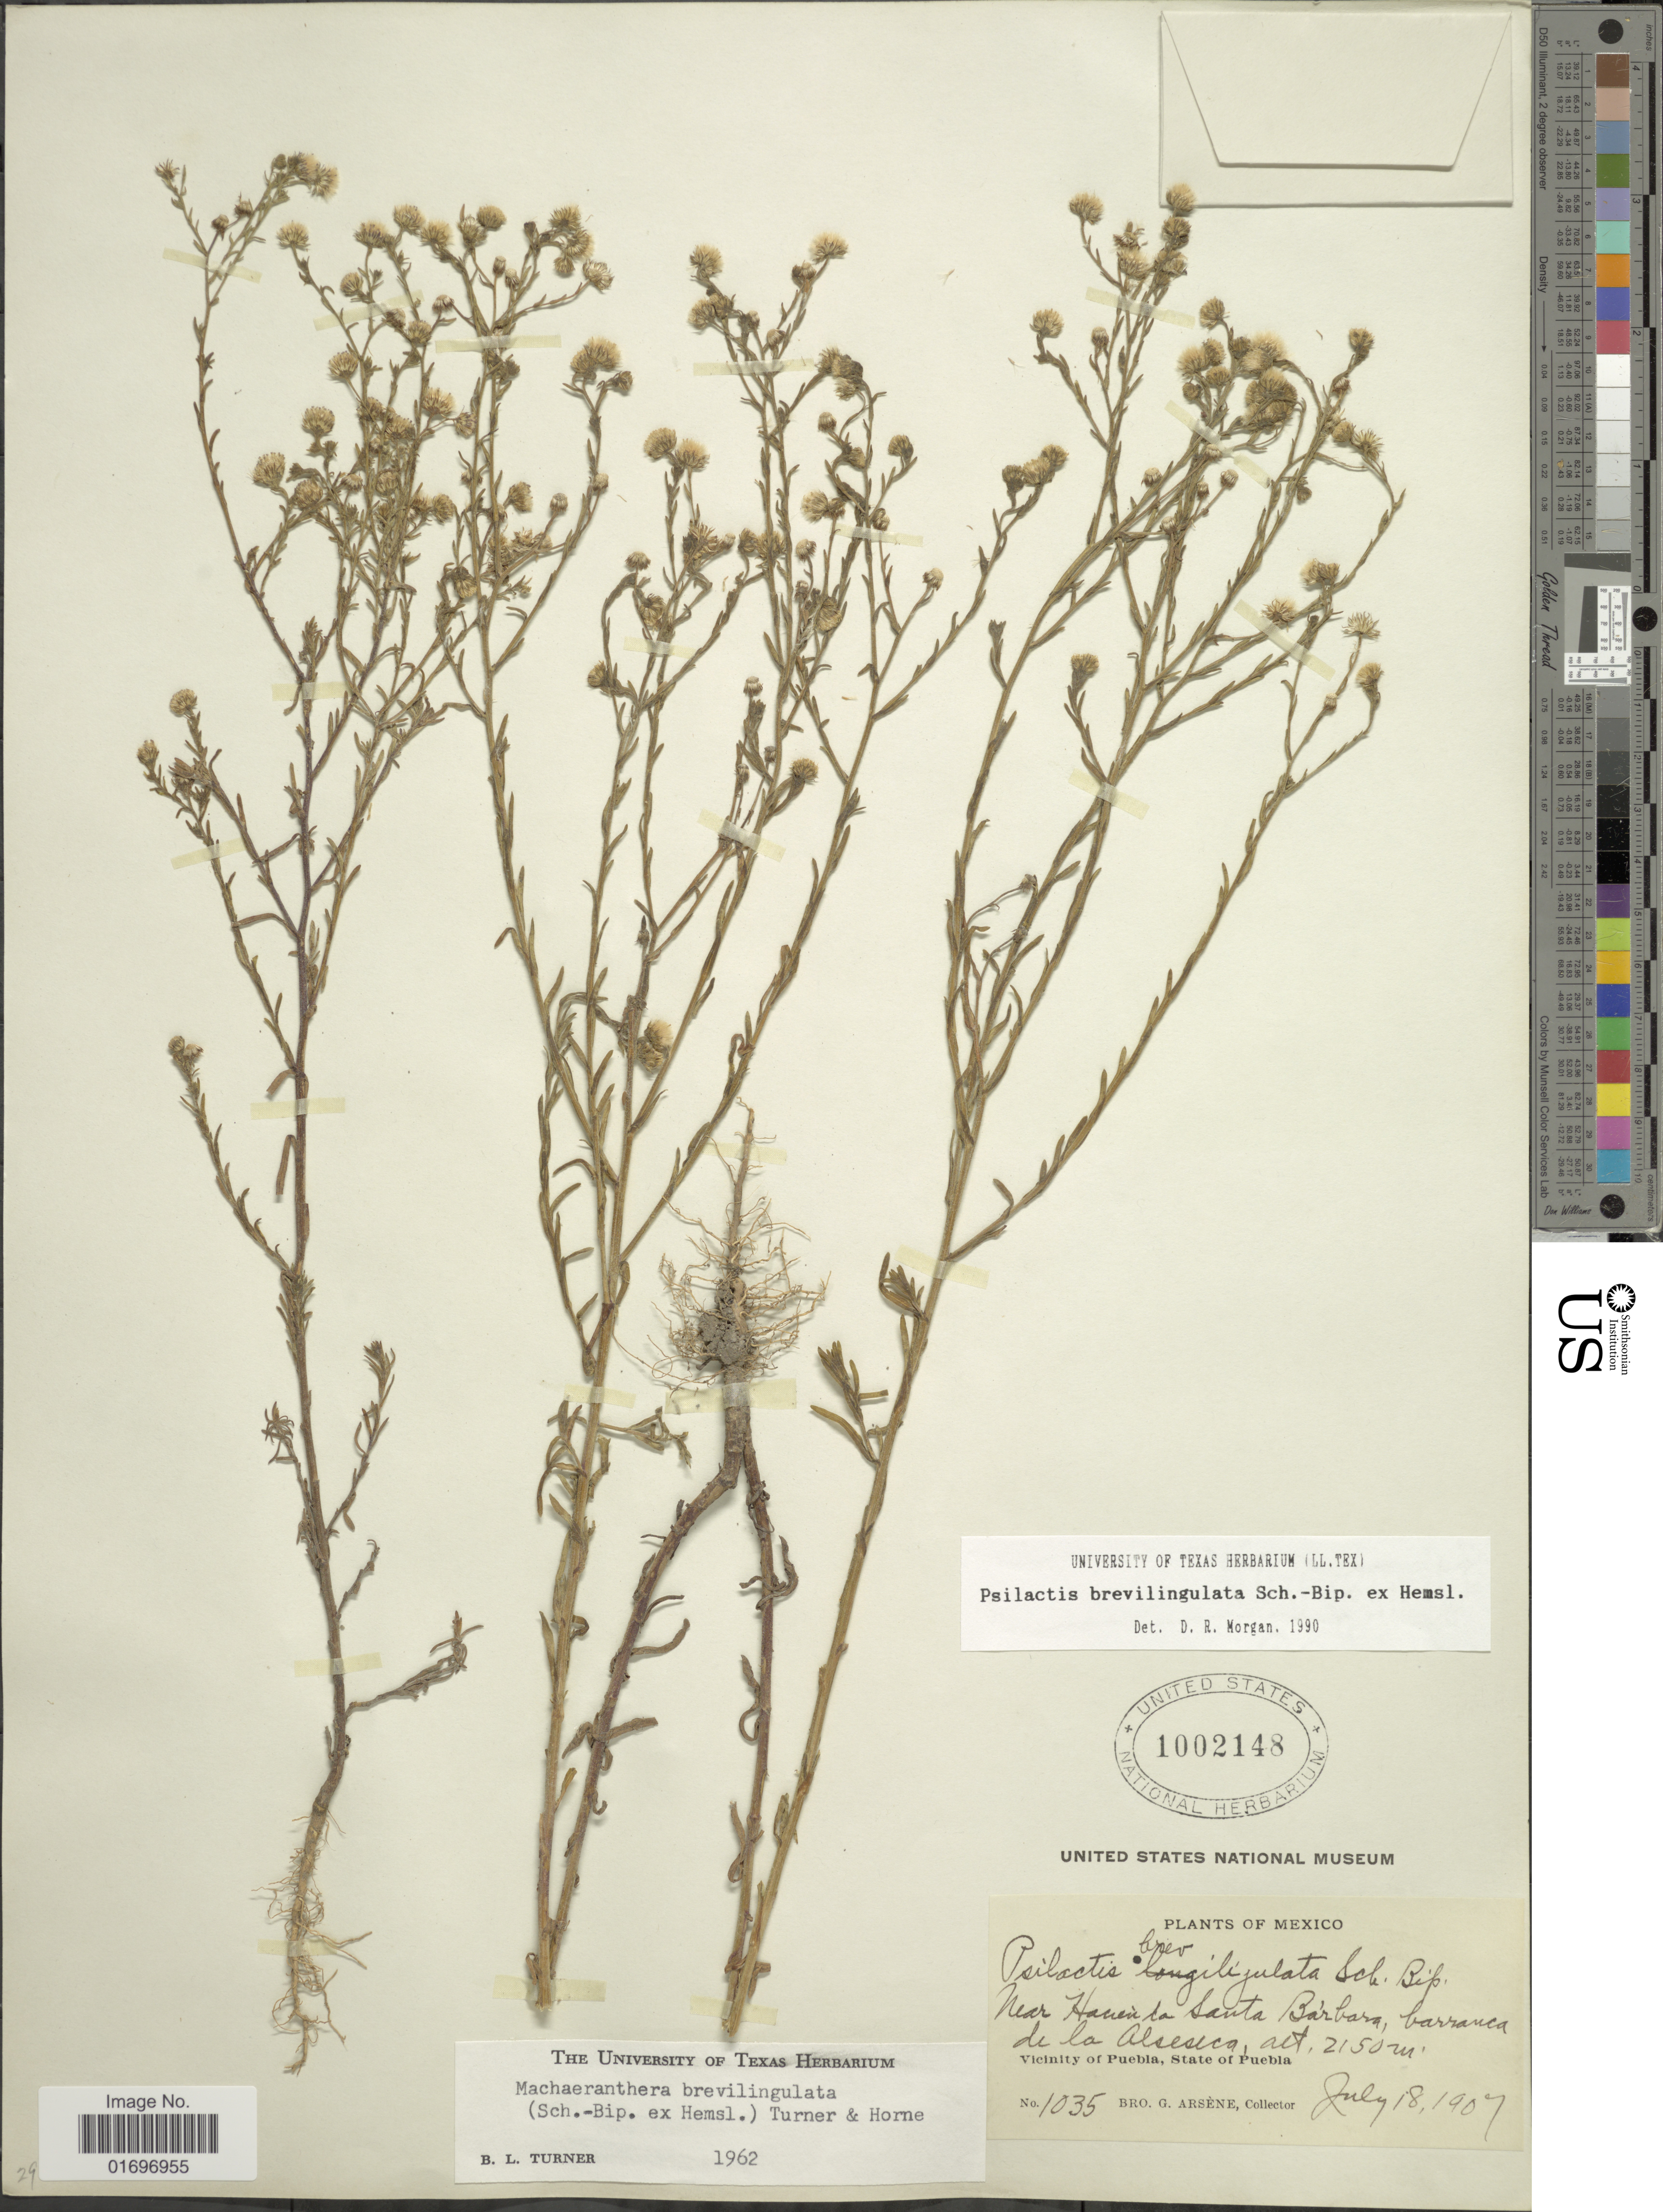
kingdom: Plantae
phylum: Tracheophyta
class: Magnoliopsida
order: Asterales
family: Asteraceae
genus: Psilactis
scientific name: Psilactis brevilingulata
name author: Sch. Bip. ex Hemsl.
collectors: Bro. G. Arsène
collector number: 1035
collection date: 1907-07-18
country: Mexico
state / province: Puebla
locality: Near Hacienda Santa Bar'bara, barranca de la Alseseca. Vicinity of Puebla, State of Puebla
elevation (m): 2150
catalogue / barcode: US 1002148